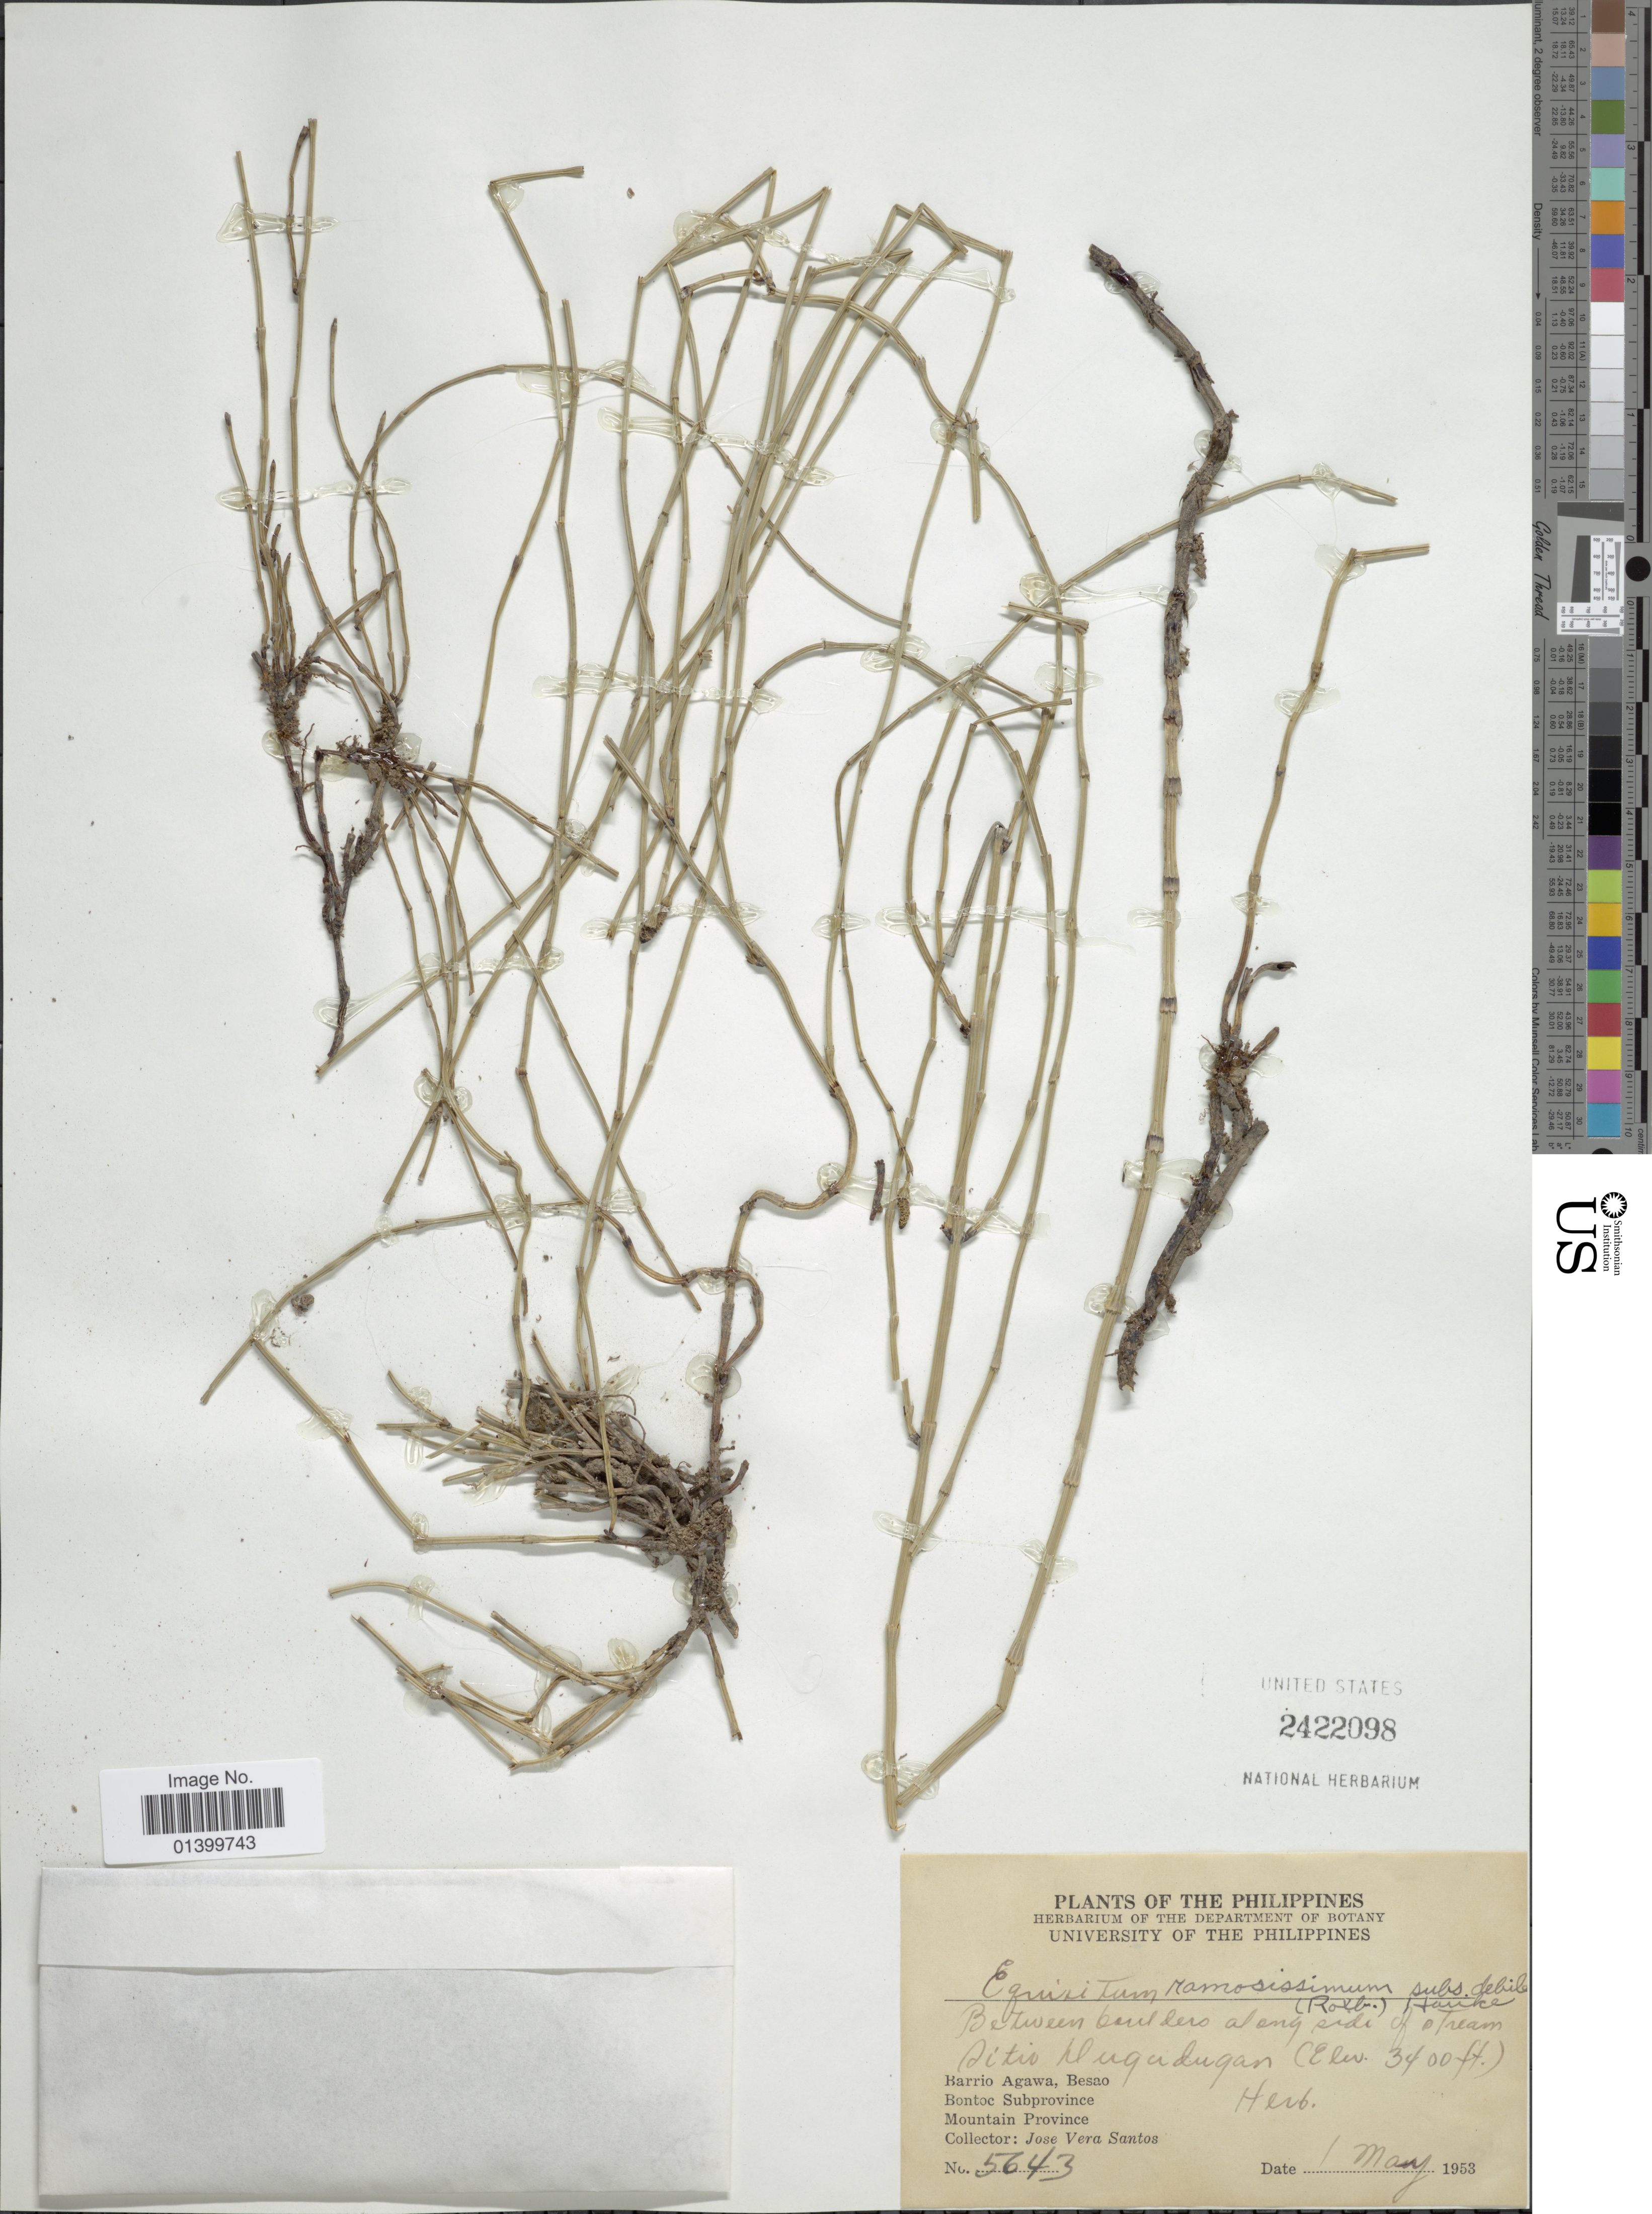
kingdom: Plantae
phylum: Tracheophyta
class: Polypodiopsida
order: Equisetales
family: Equisetaceae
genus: Equisetum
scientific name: Equisetum ramosissimum subsp. debile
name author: (Roxb. ex Vaucher) Hauke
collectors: J. V. Santos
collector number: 5643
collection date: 1953-05-01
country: Philippines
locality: Plants of the Philippines. Between boulders along side of stream Sitio Dugudugan. Barrio Agawa, Besao. Bontoc Subprovince. Mountain Province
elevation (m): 1036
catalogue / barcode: US 2422098